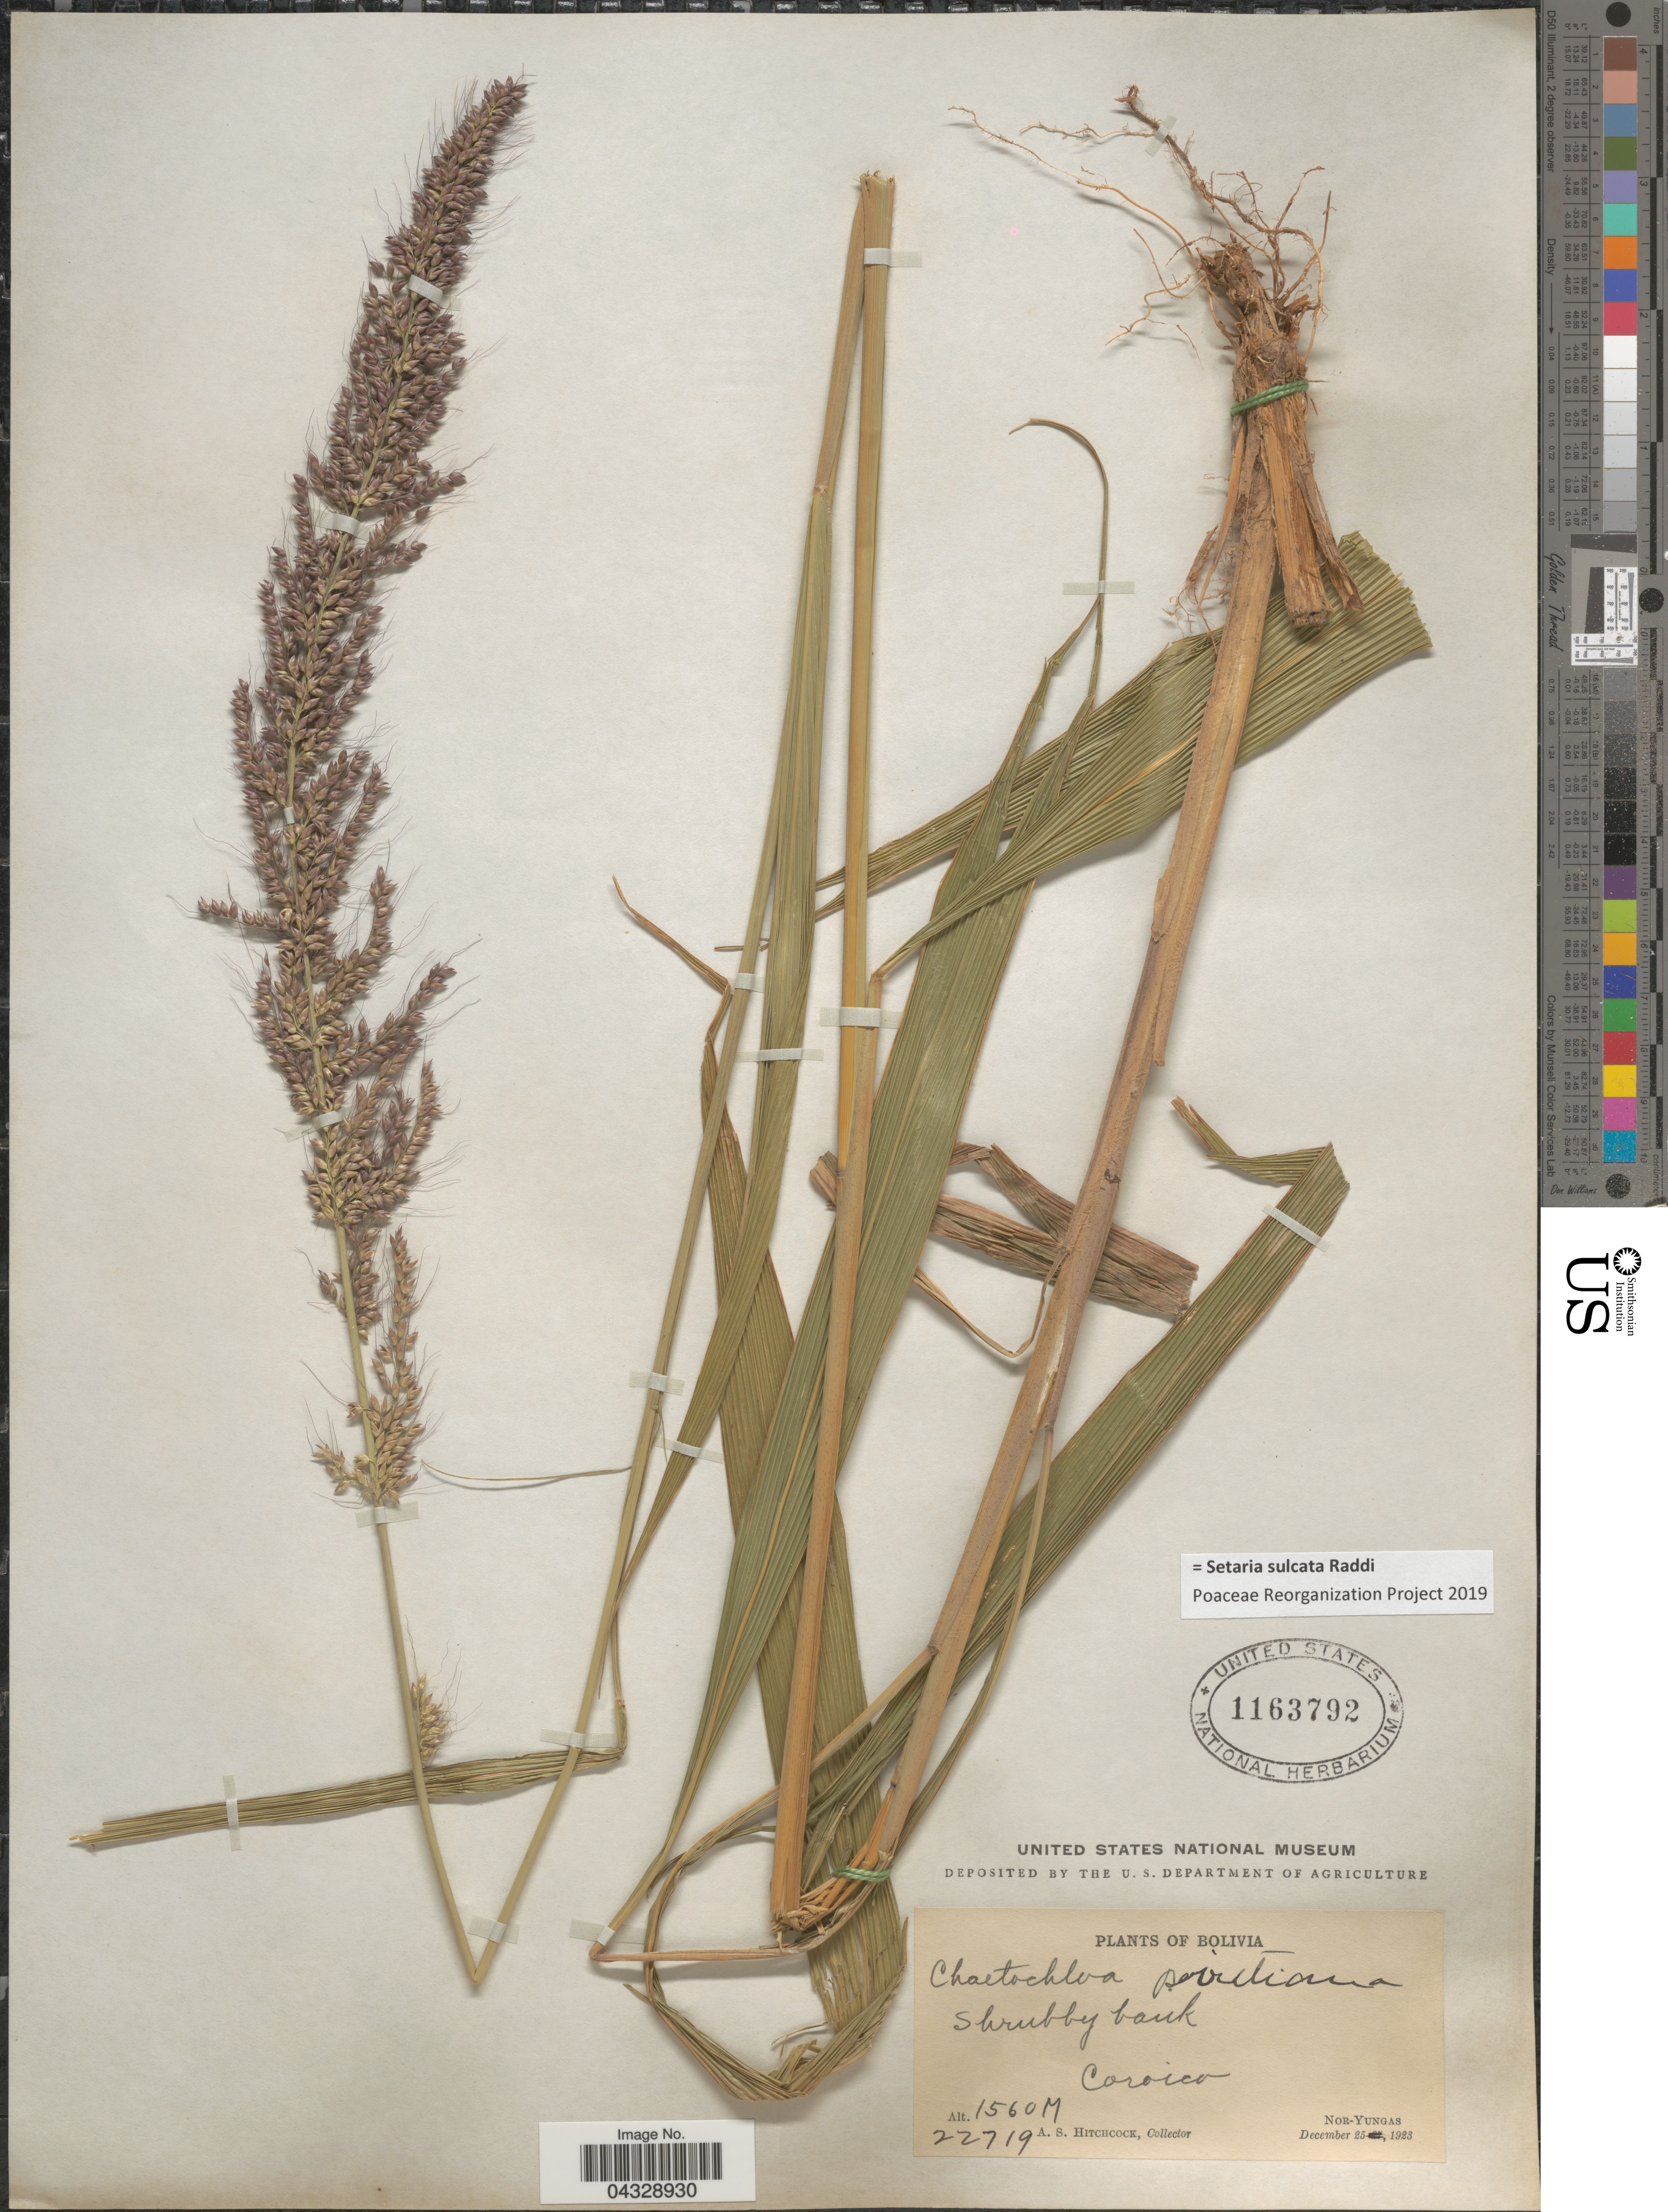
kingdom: Plantae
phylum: Tracheophyta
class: Liliopsida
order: Poales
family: Poaceae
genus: Setaria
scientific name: Setaria sulcata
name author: Raddi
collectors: A. S. Hitchcock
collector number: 22719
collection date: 1923-12-25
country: Bolivia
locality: Coroico. Nor-Yungas.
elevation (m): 1560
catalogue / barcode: US 1163792